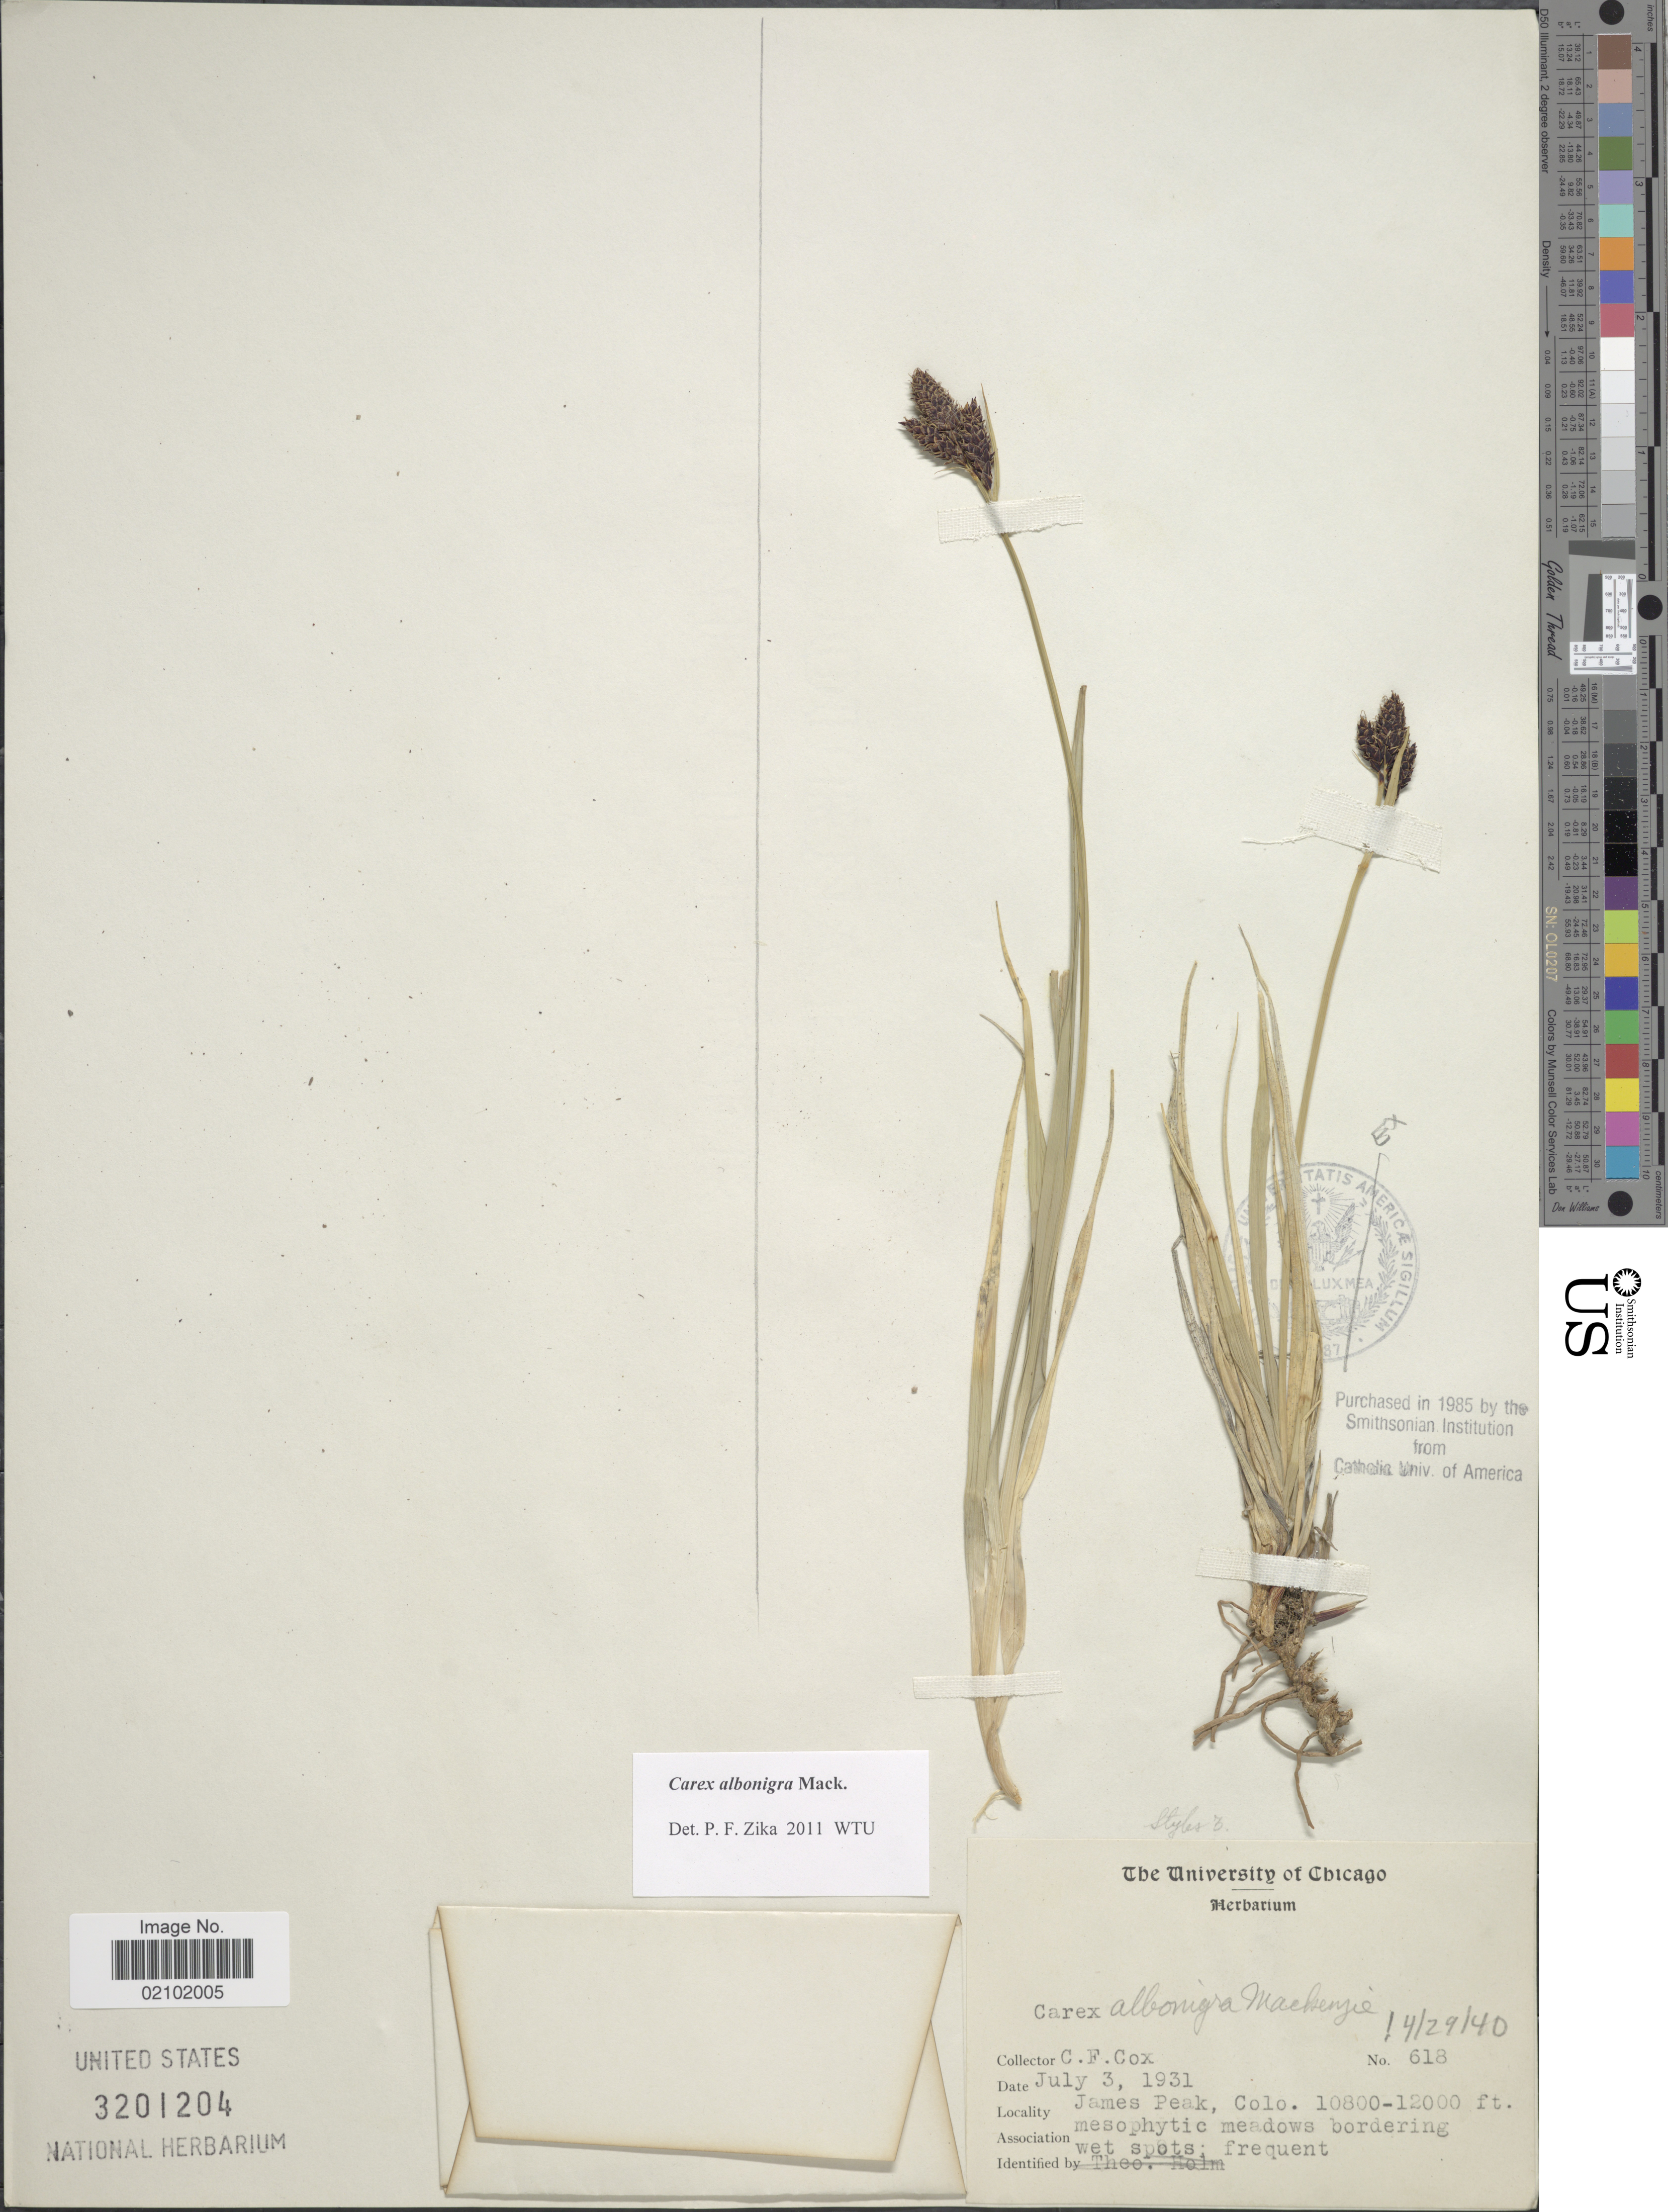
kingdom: Plantae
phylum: Tracheophyta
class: Liliopsida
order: Poales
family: Cyperaceae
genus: Carex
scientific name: Carex albonigra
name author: Mack.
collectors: C. Cox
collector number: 618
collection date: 1931-07-03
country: United States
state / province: Colorado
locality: James Peak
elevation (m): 3292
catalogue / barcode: US 3201204